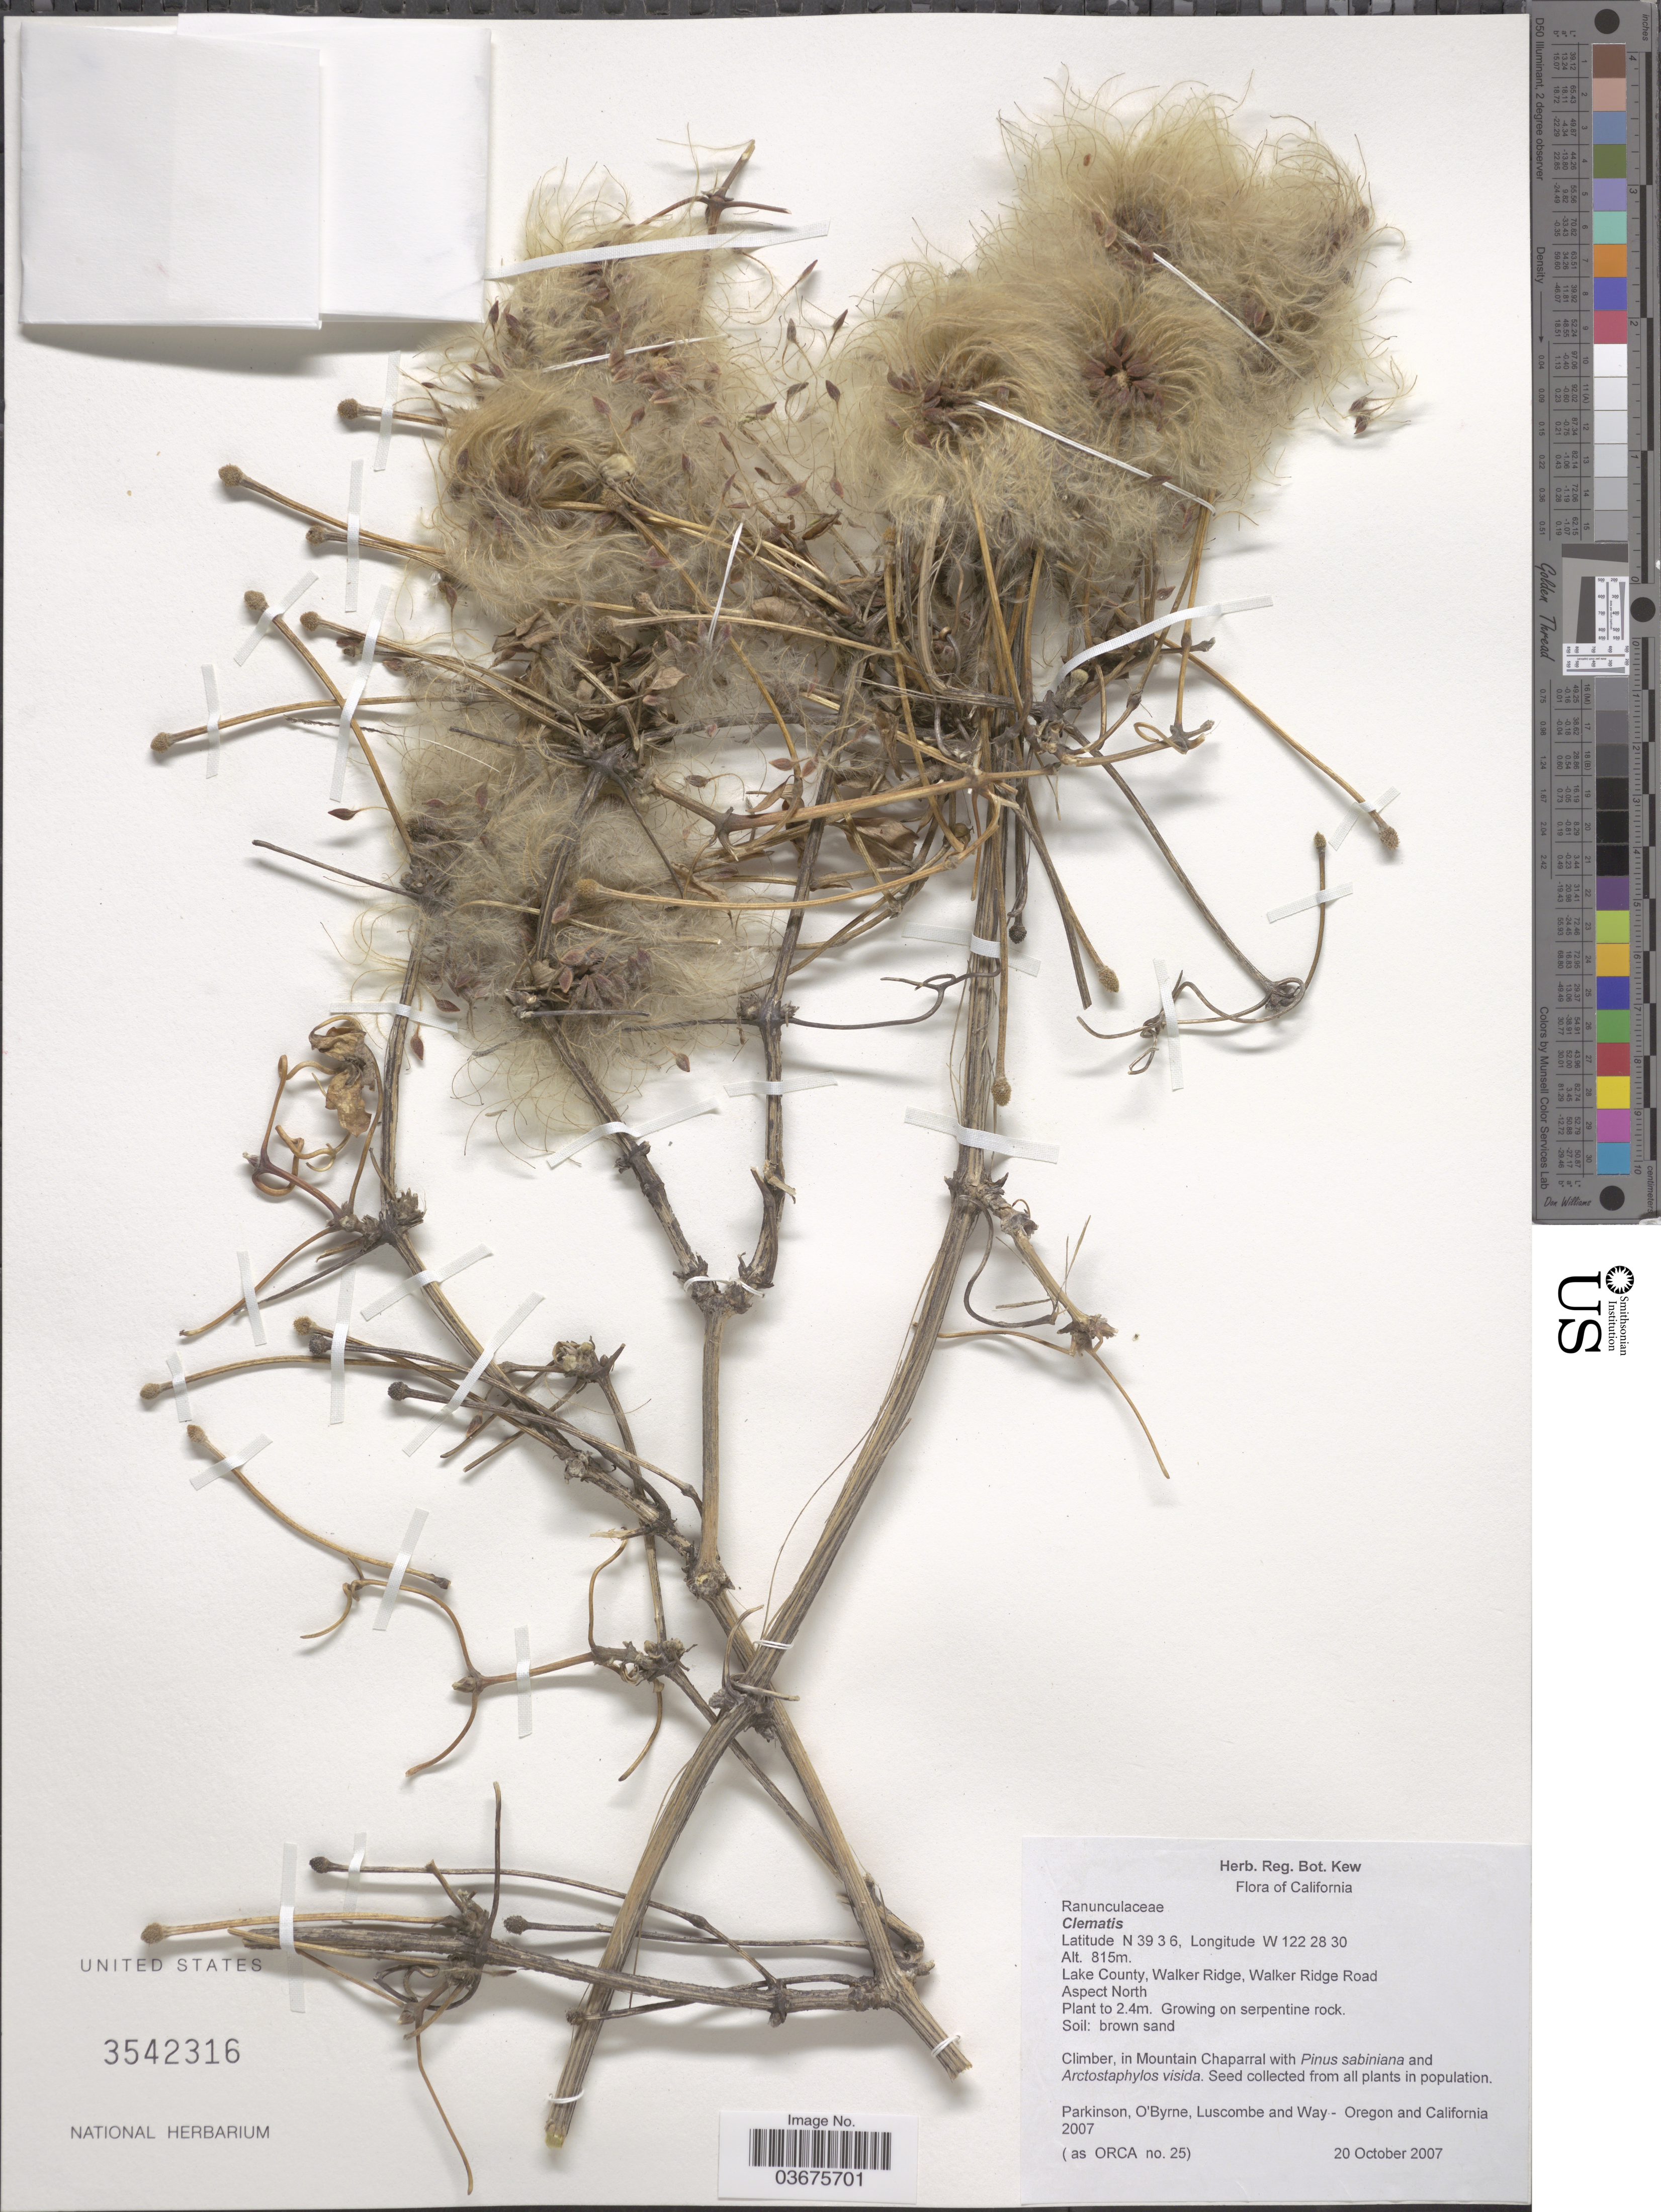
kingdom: Plantae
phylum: Tracheophyta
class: Magnoliopsida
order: Ranunculales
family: Ranunculaceae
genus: Clematis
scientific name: Clematis sp.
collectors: Parkinson, --, O'Byrne, Luscombe & -. Way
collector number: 25?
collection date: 2007-10-20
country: United States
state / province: California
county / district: Lake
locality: Lake County, Walker Ridge, Walker Ridge Road Aspect North.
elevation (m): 815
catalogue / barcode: US 3542316